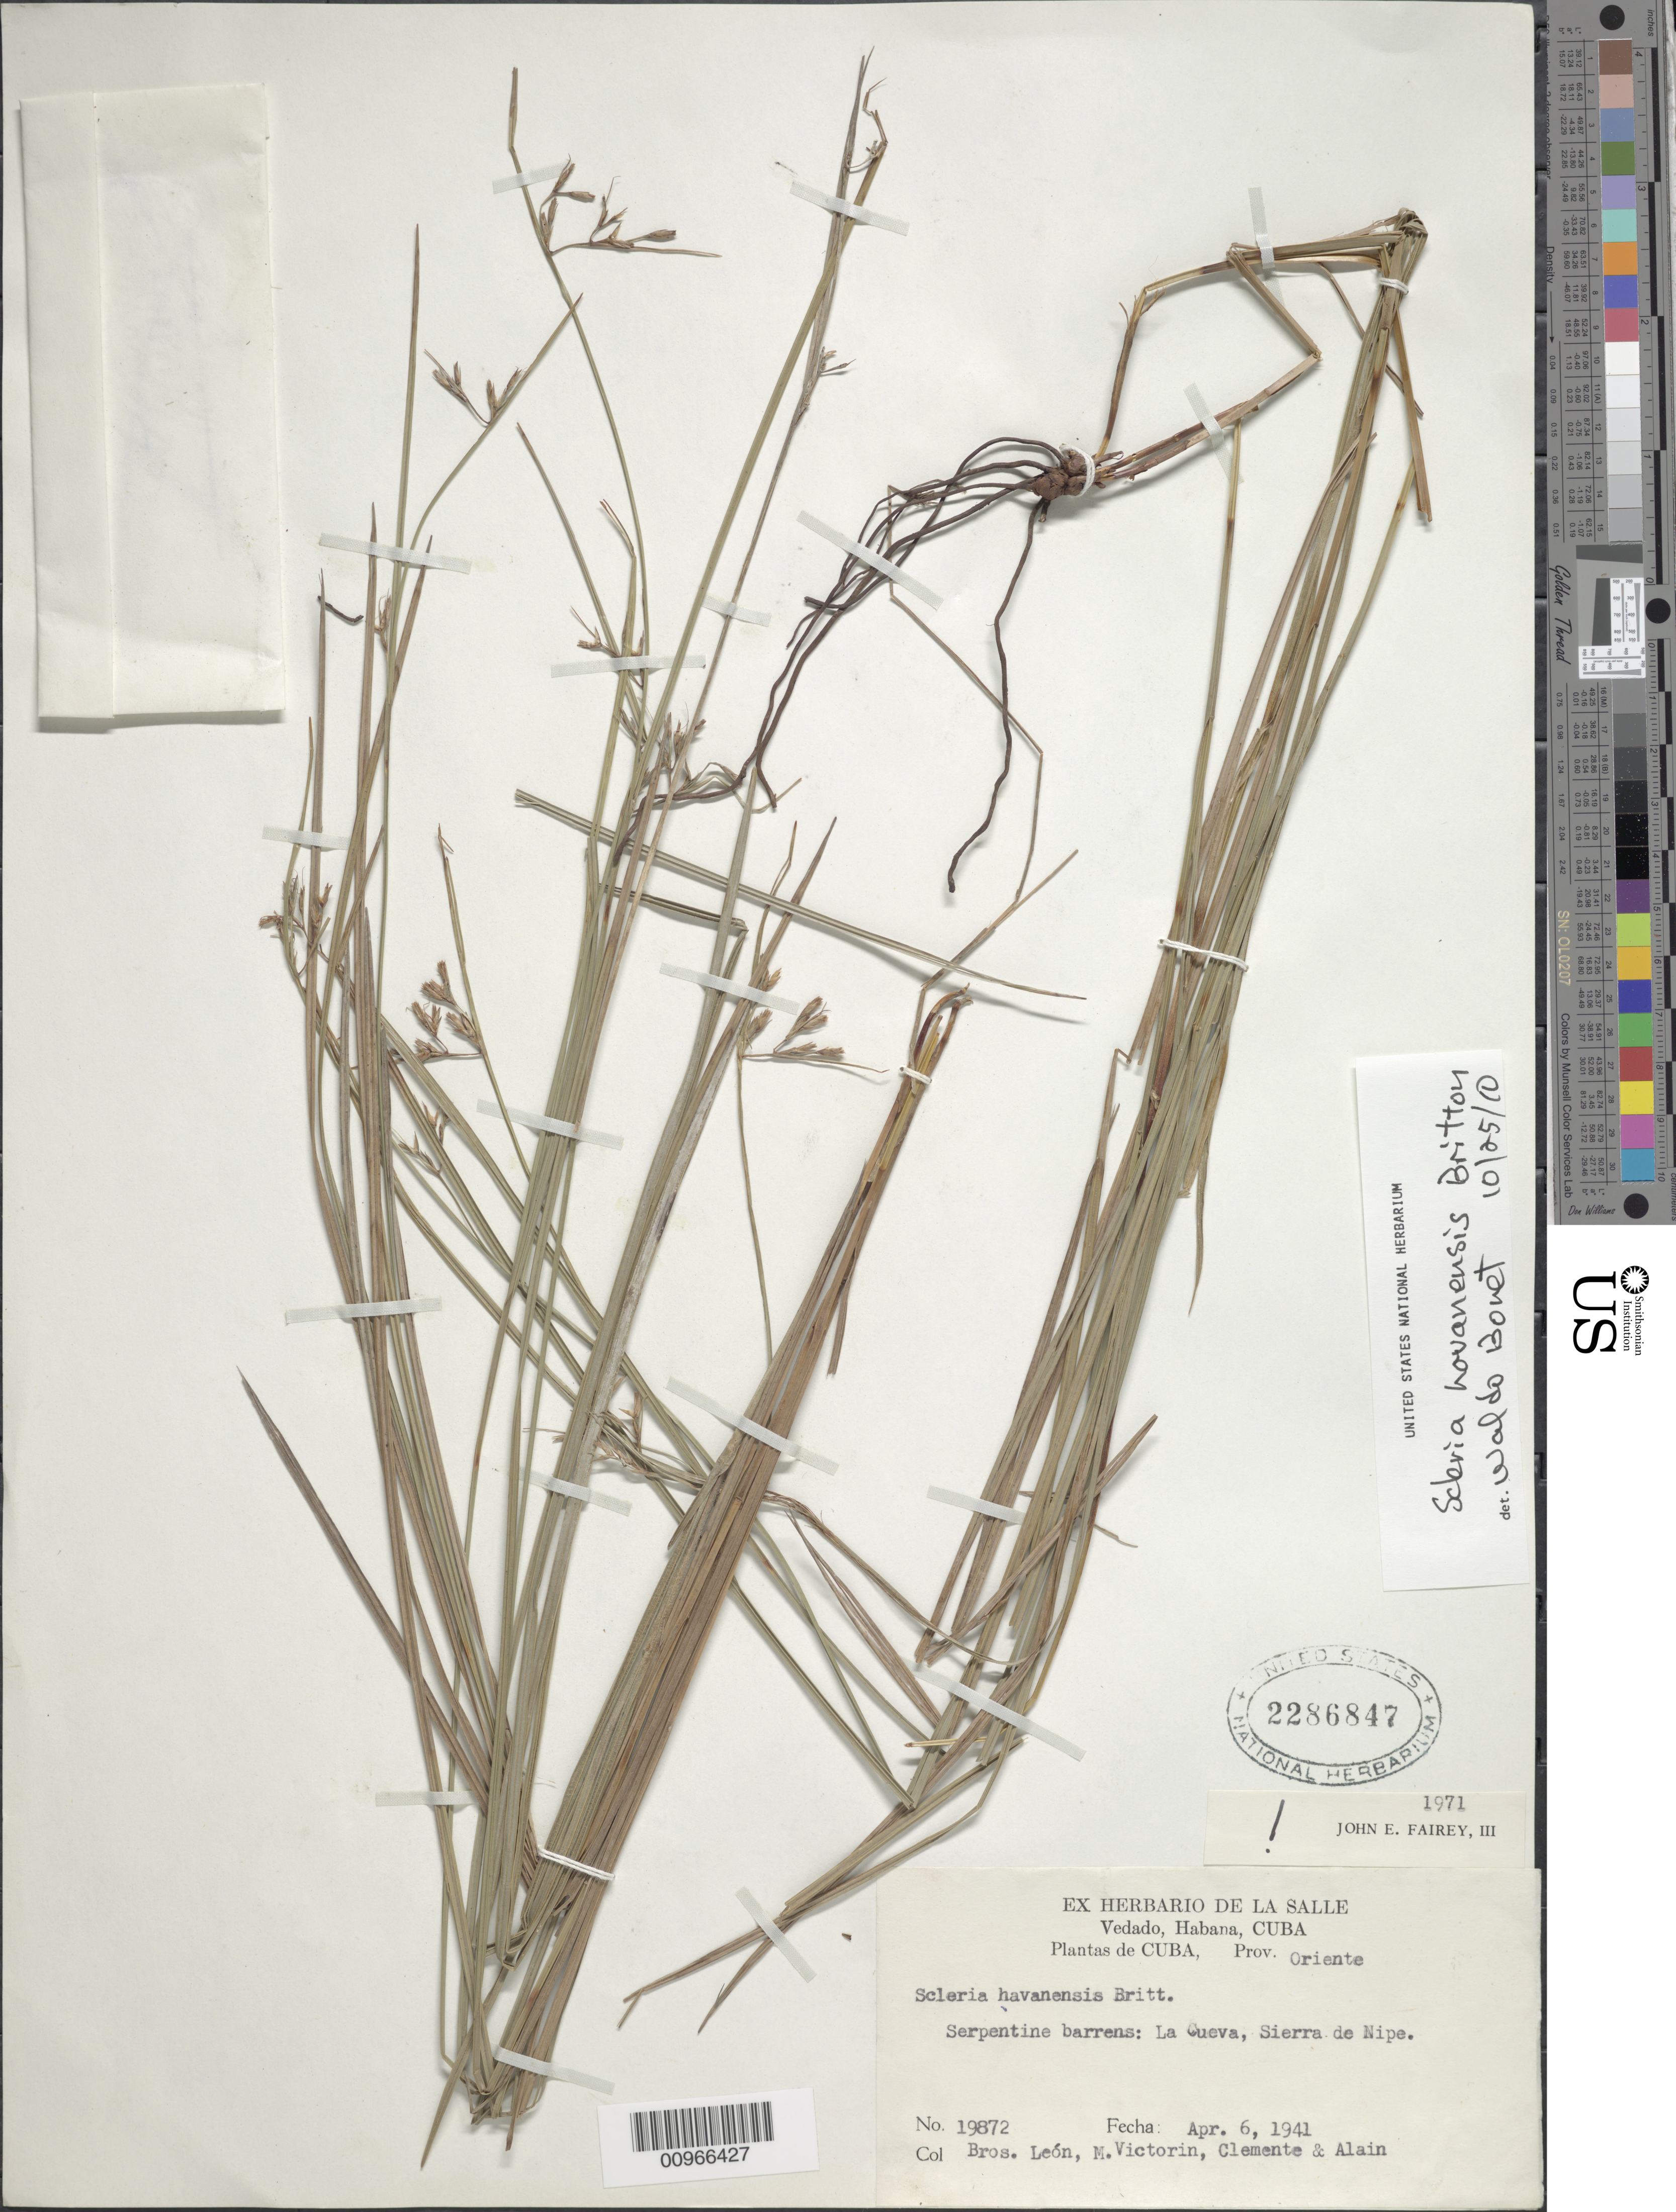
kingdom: Plantae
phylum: Tracheophyta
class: Liliopsida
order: Poales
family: Cyperaceae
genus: Scleria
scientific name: Scleria havanensis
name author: Britton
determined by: Fairey, J. E., III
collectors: F. Leon, F. Victorin, -- Clemente & A. H. Liogier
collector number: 19872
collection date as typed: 06 Apr 1941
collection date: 1941-04-06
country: Cuba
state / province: Holguín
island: Cuba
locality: La Cueva, Sierra de Nipe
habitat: Serpentine barrens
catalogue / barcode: US 2286847